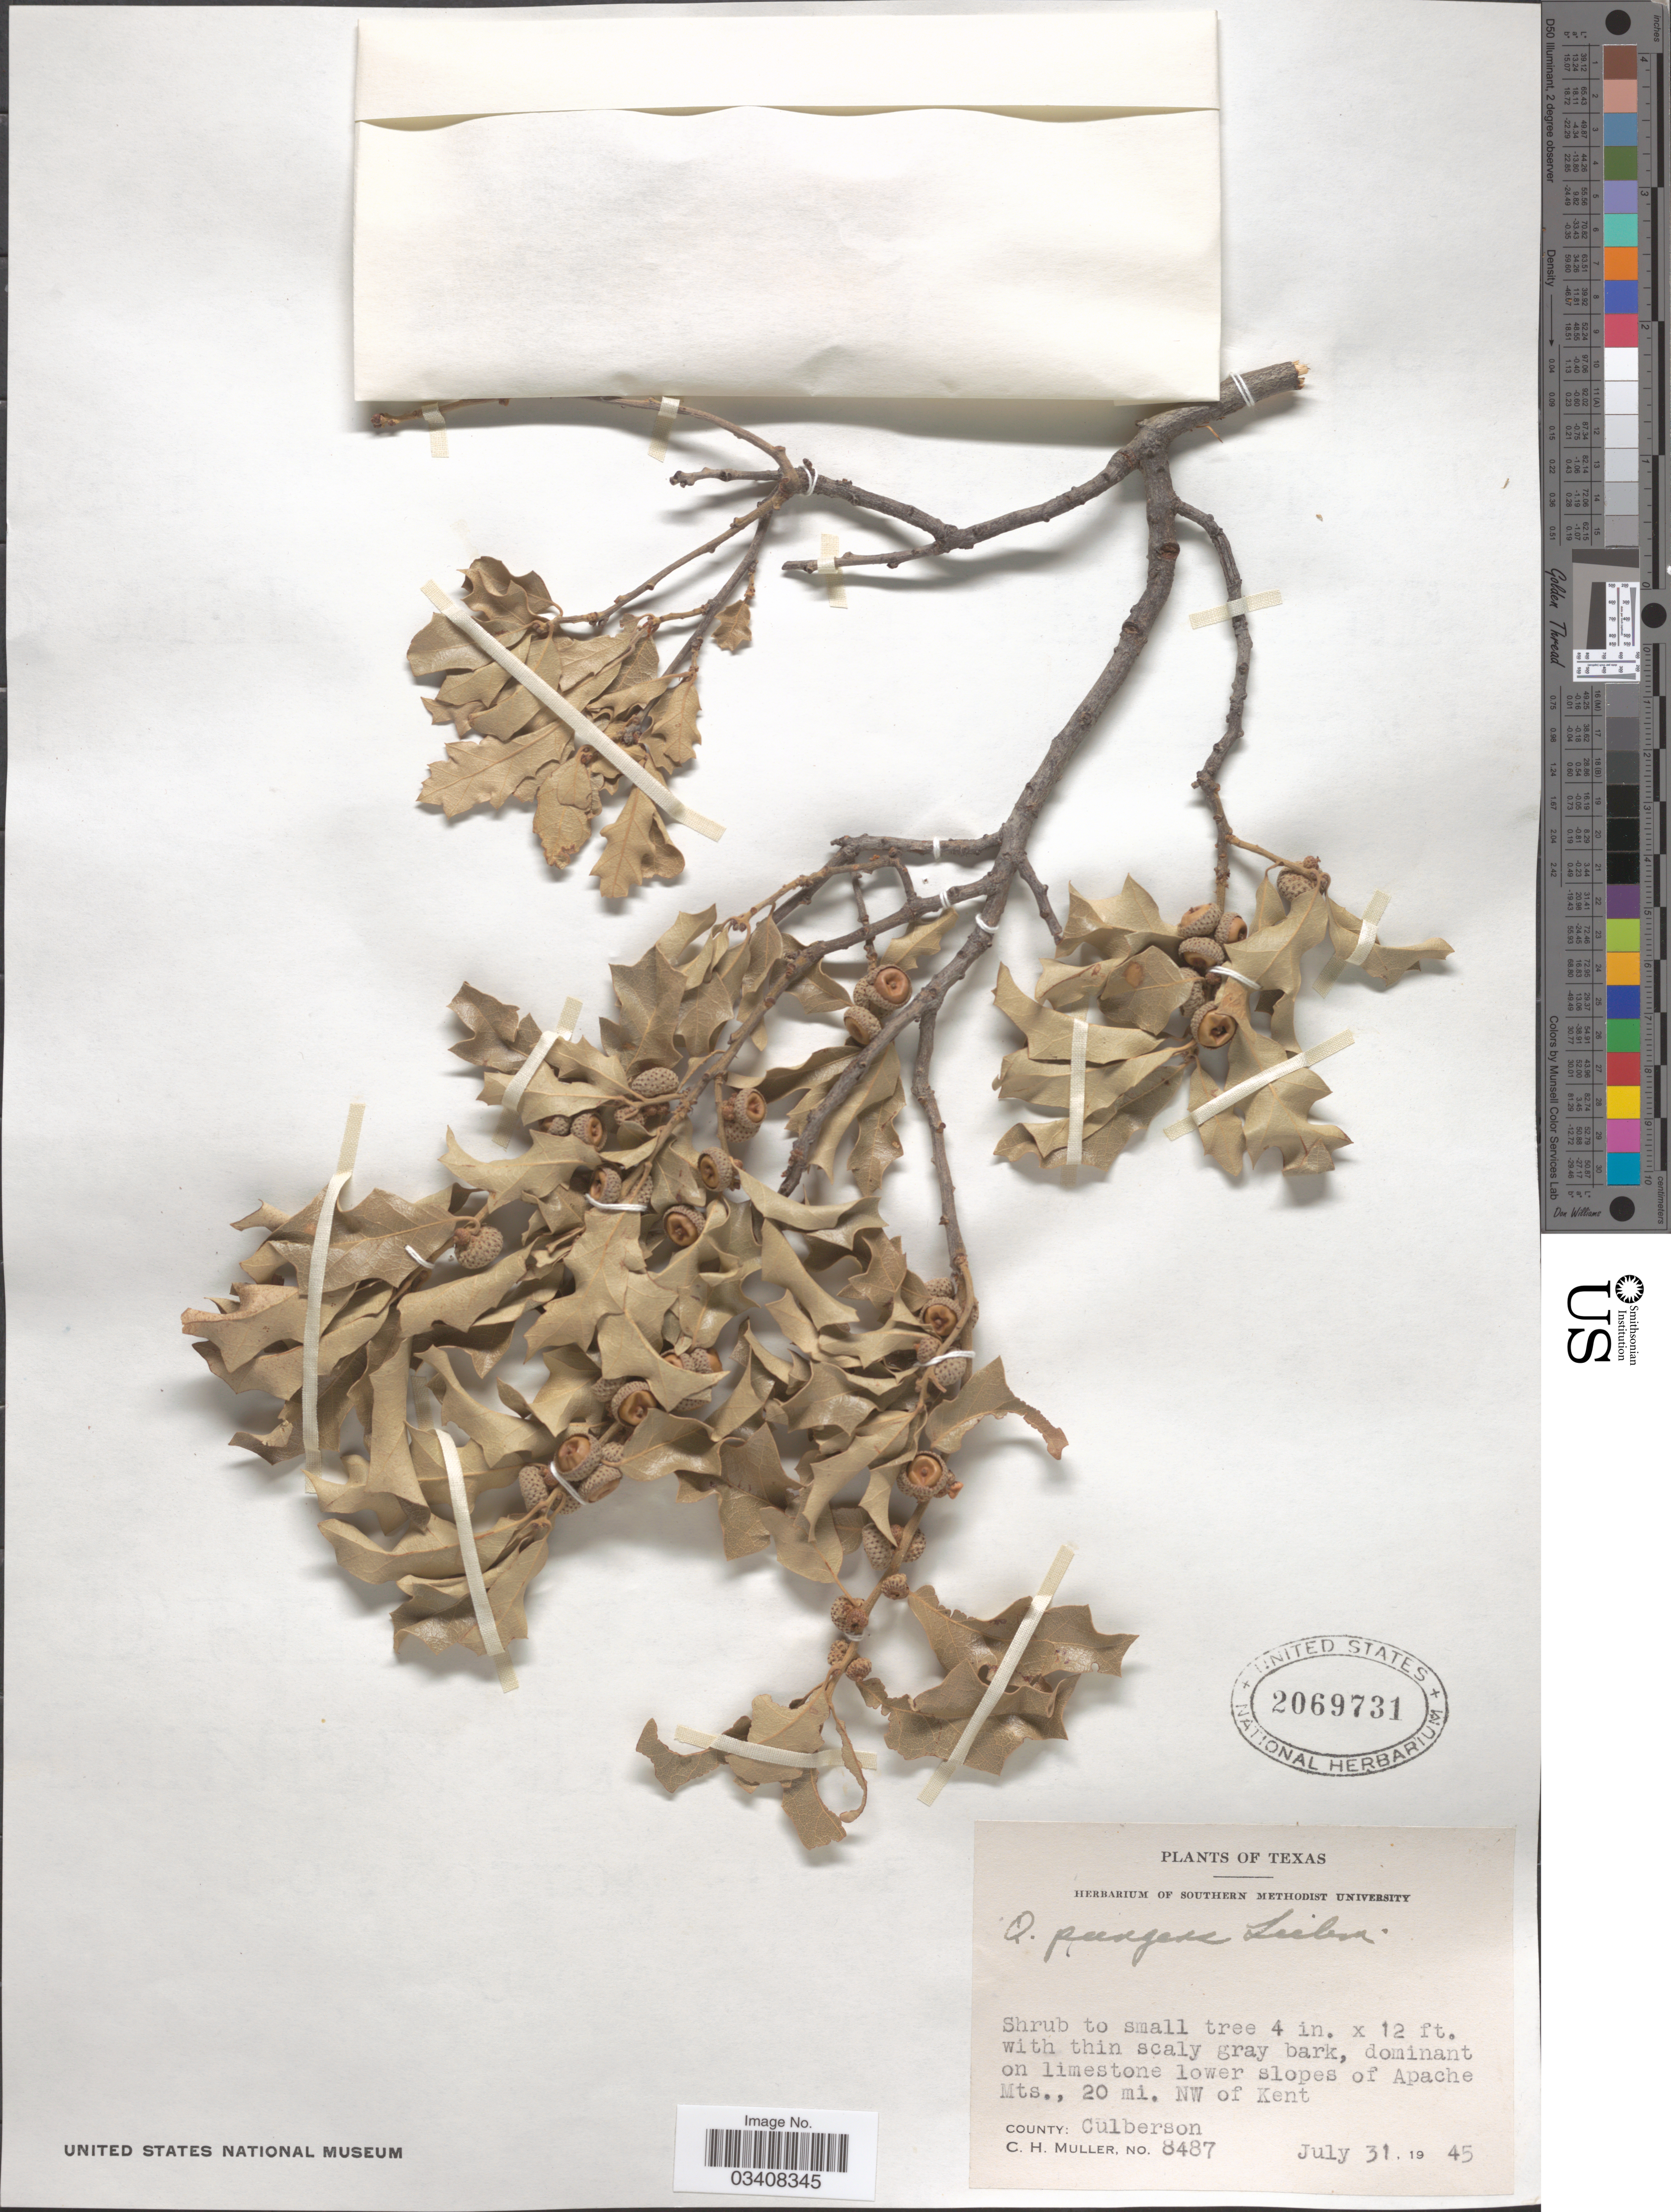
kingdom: Plantae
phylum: Tracheophyta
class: Magnoliopsida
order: Fagales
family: Fagaceae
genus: Quercus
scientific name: Quercus pungens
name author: Liebm.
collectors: C. H. Mueller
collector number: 8487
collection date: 1945-07-31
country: United States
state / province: Texas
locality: Dominant on limestone lower slopes of Apache Mts., 20 mi. NW of Kent. County: Culberson.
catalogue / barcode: US 2069731